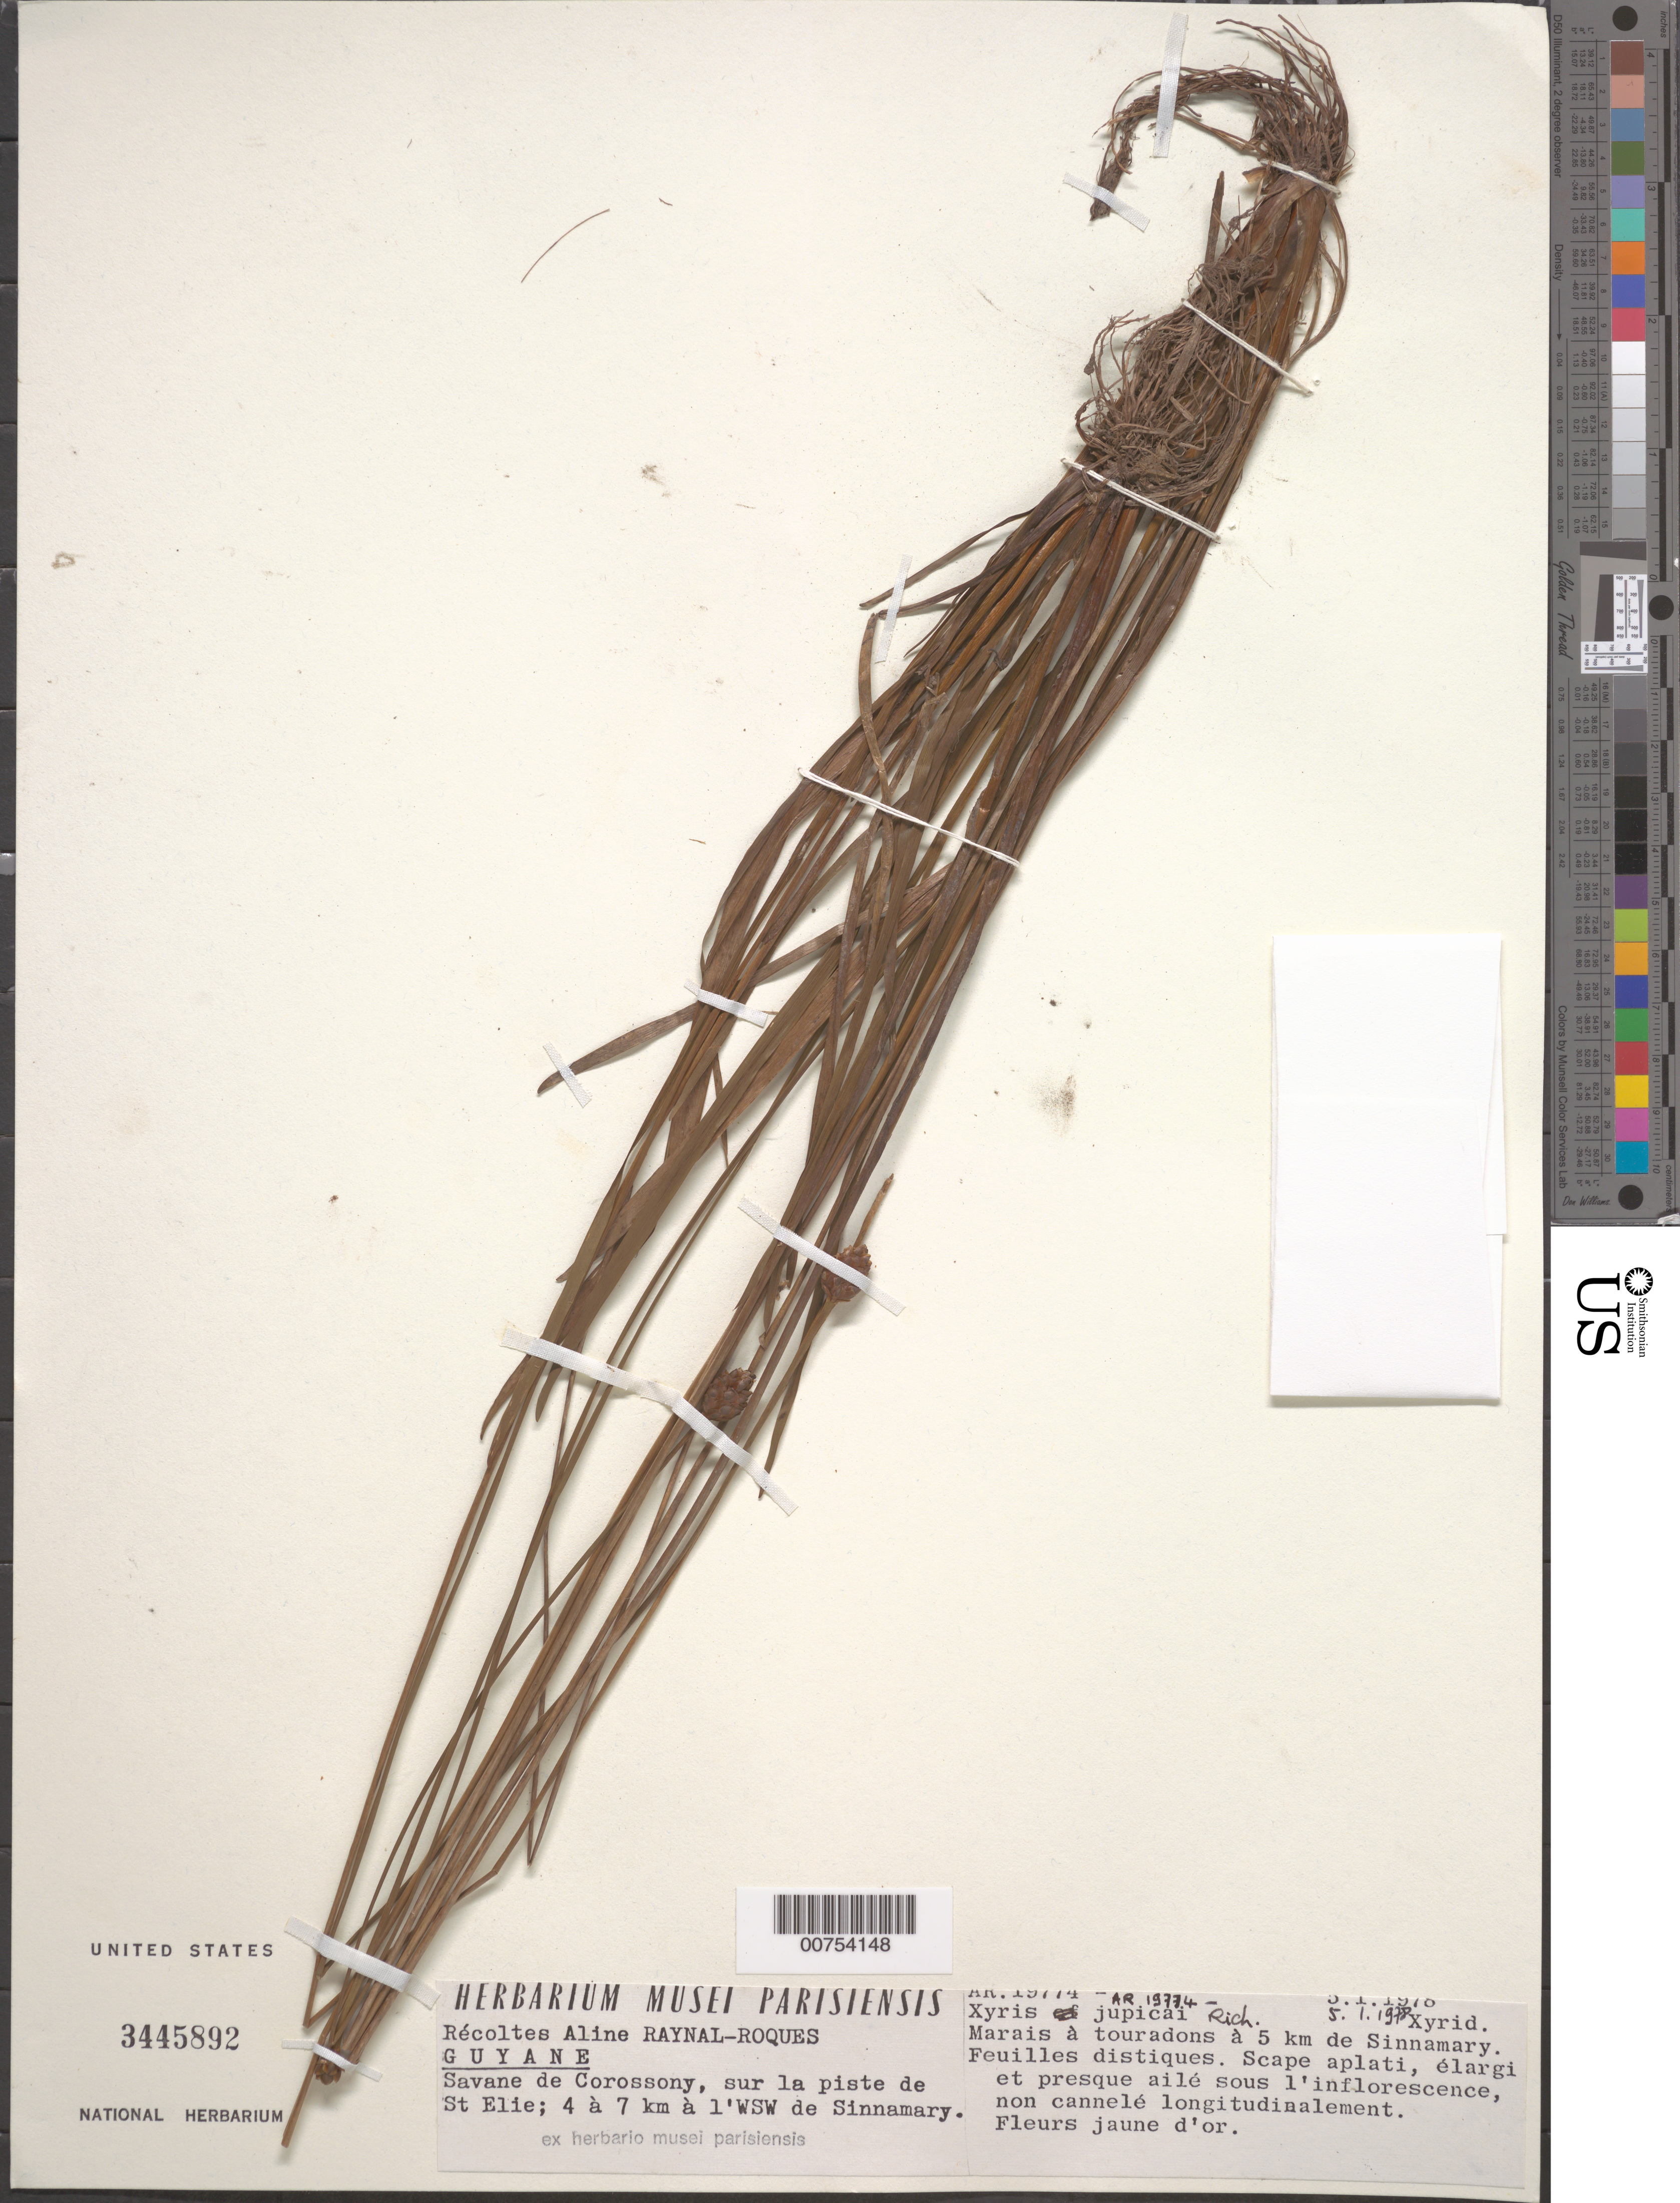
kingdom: Plantae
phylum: Tracheophyta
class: Liliopsida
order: Poales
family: Xyridaceae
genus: Xyris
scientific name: Xyris jupicai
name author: Rich.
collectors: A. M. Raynal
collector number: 19774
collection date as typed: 5-Jan-78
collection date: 1978-01-05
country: French Guiana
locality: Savane de Corossony, Piste de Saint-Élie, 5 km WSW de Sinnamary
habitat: Marais a touradons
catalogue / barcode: US 3445892